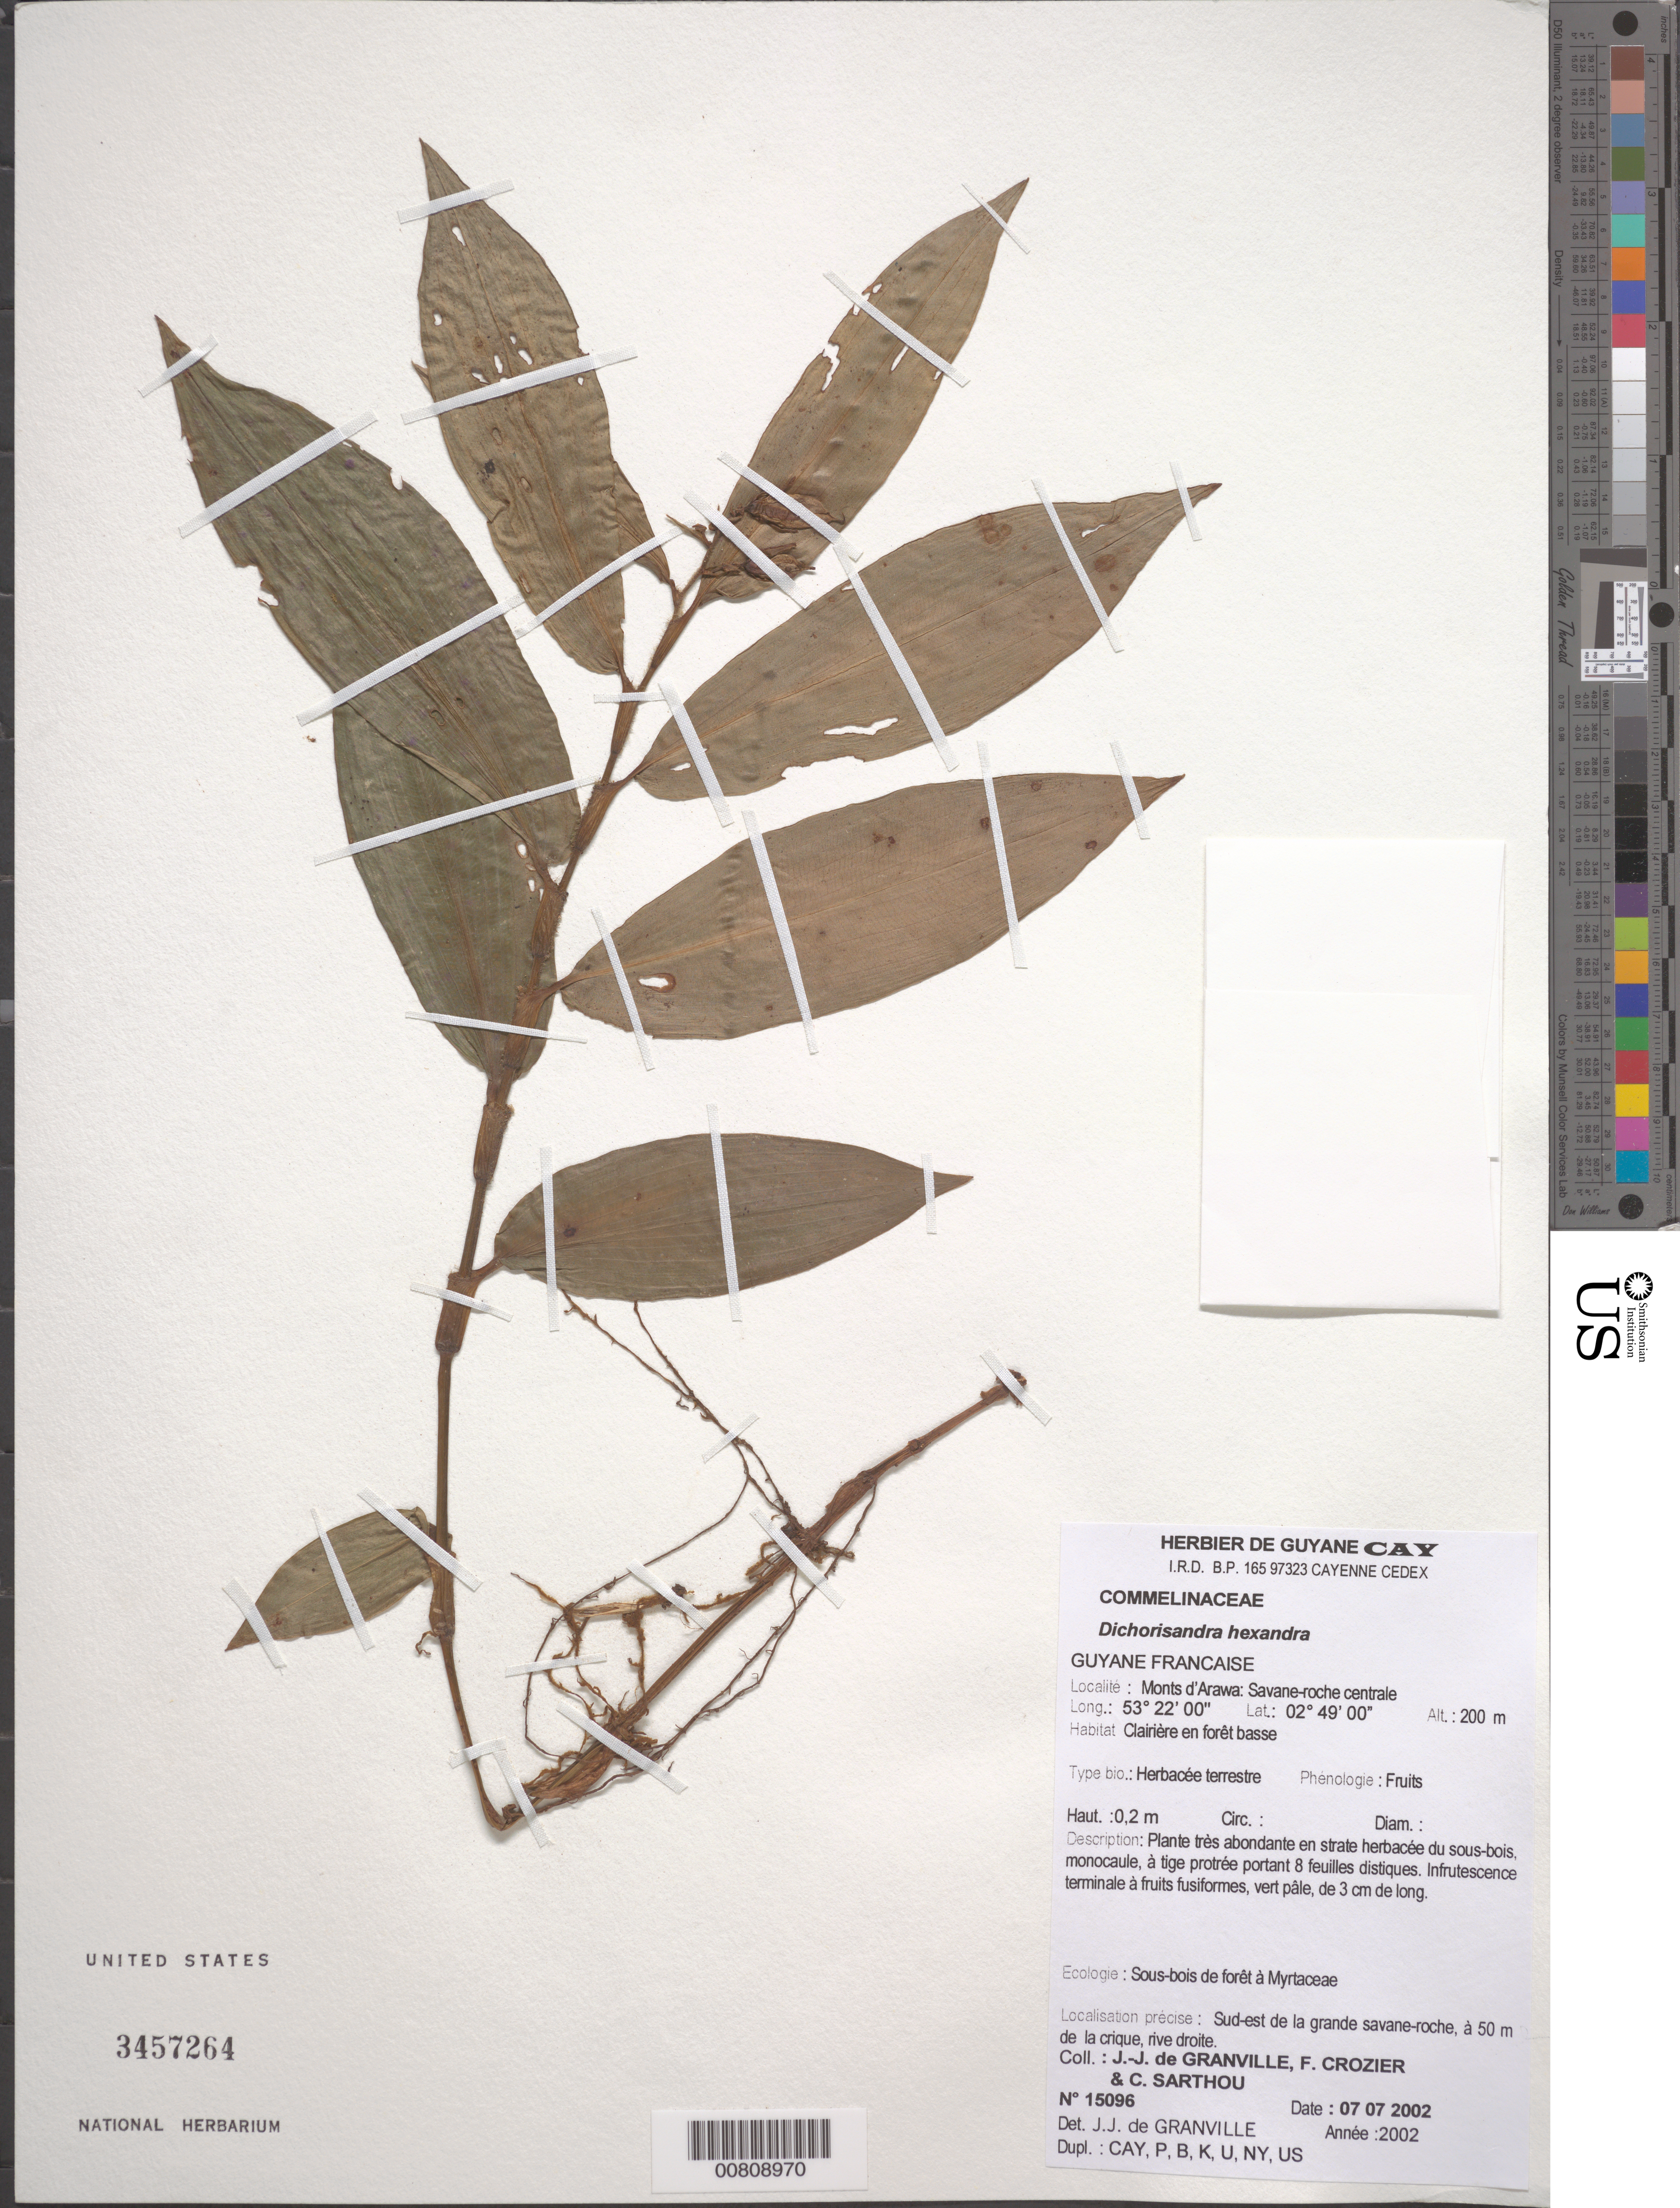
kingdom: Plantae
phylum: Tracheophyta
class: Liliopsida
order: Commelinales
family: Commelinaceae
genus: Dichorisandra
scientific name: Dichorisandra sp. nov.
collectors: J.-J. de Granville, F. Crozier & C. Sarthou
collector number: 15096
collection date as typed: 7-Jul-02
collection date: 2002-07-07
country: French Guiana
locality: Monts d'Arawa, zone de la savane-roche centrale, sud-est de la grande savane-roche, à 50 m de la crique, rive droite.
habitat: Clairière en forêt basse. Sous-bois de forêt à Myrtaceae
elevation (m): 200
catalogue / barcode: US 3457264